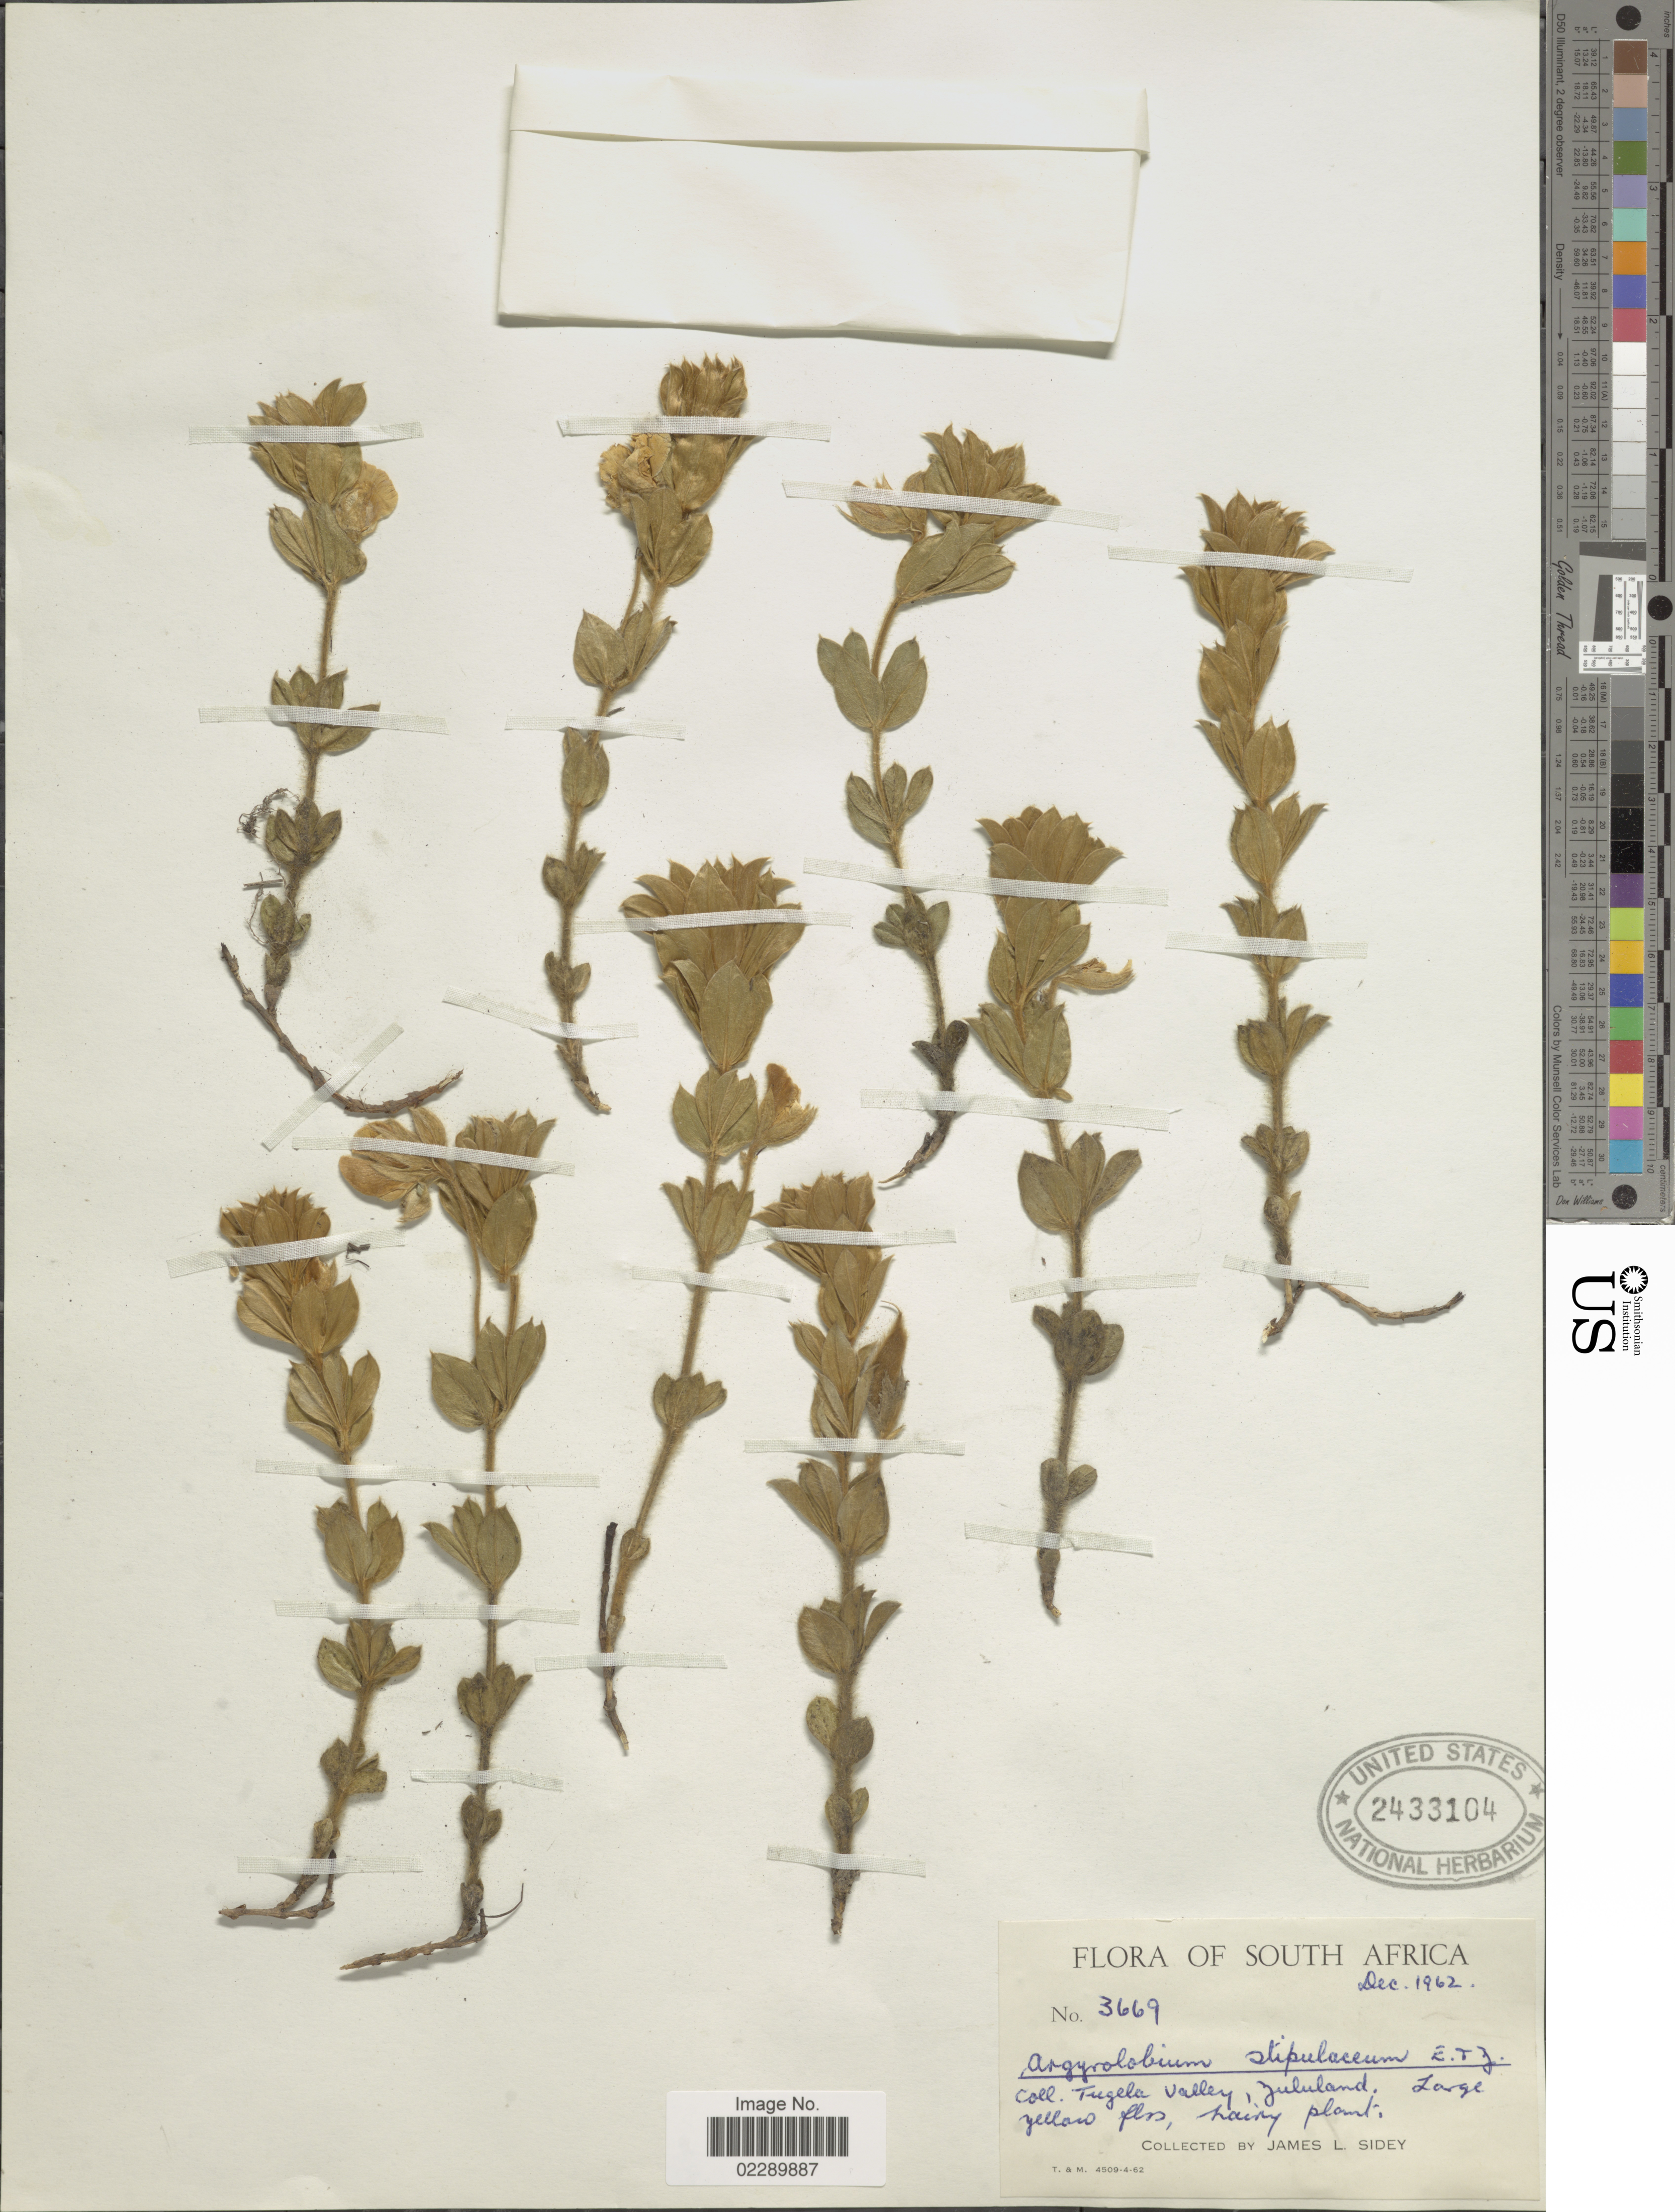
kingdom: Plantae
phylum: Tracheophyta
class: Magnoliopsida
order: Fabales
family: Fabaceae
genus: Argyrolobium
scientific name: Argyrolobium stipulaceum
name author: Eckl. & Zeyh.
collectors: J. L. Sidey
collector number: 3669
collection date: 1962-12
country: South Africa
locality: Tugela Valley, Jululand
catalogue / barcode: US 2433104